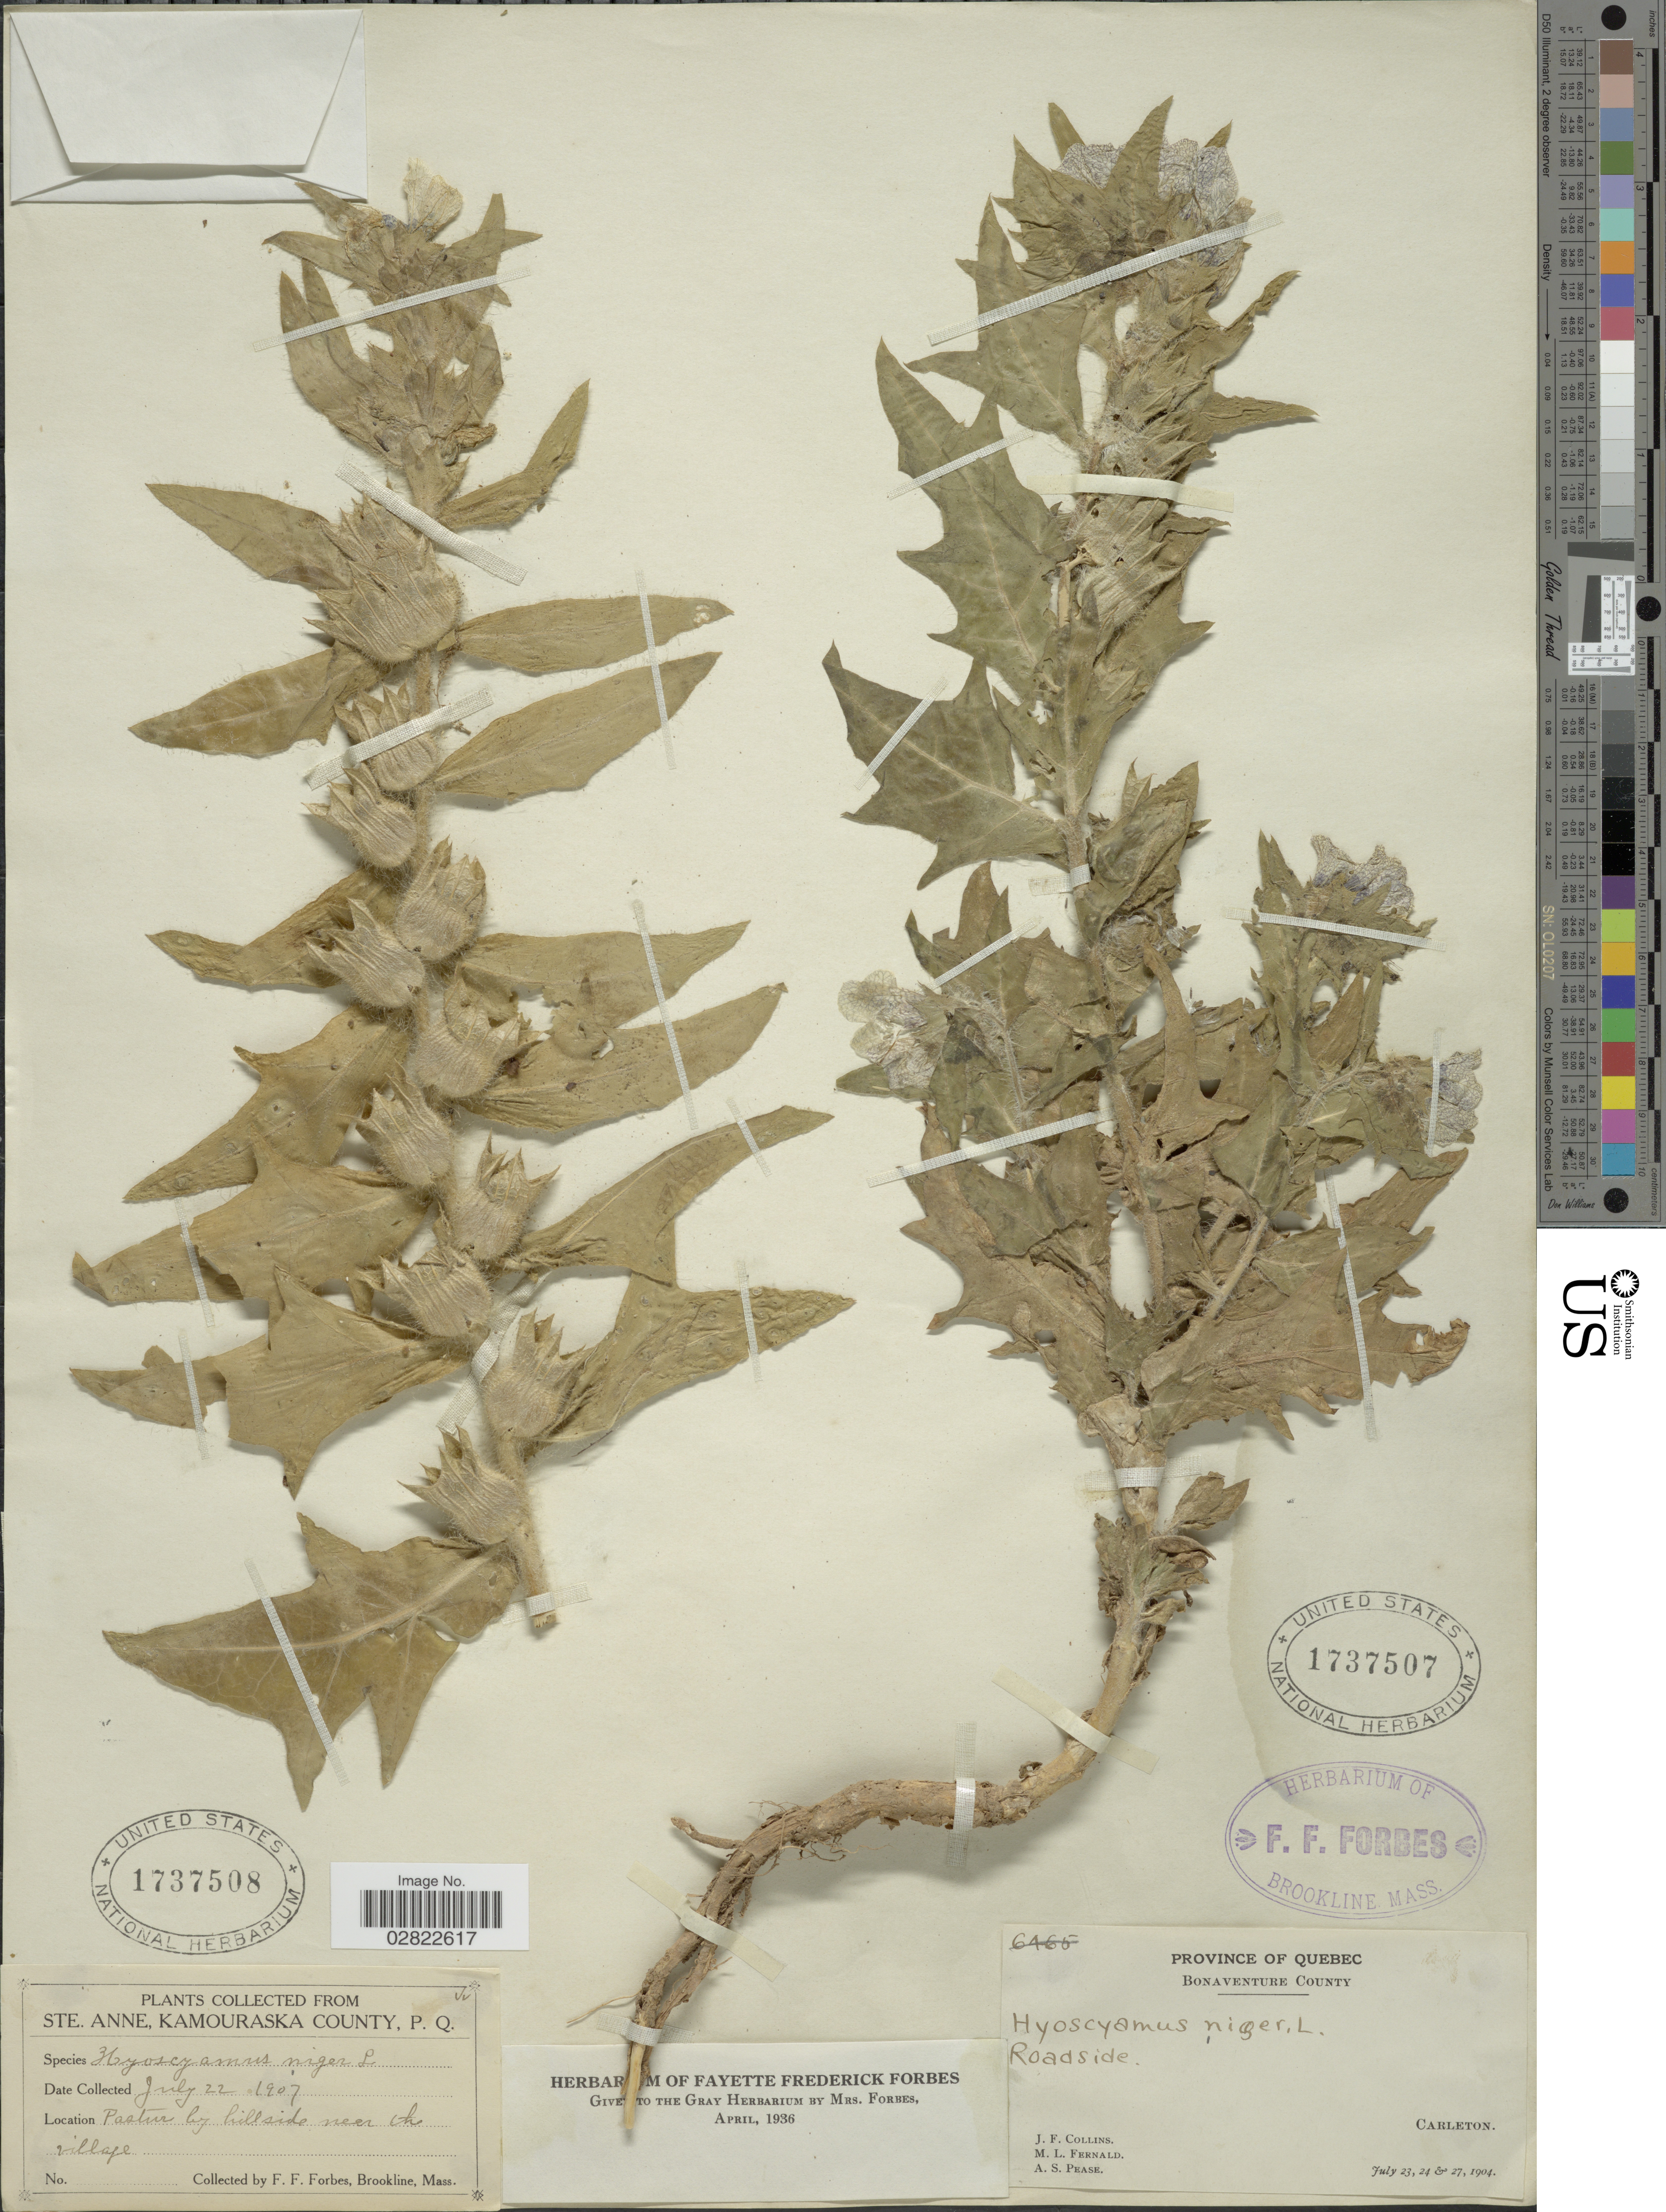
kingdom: Plantae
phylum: Tracheophyta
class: Magnoliopsida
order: Solanales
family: Solanaceae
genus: Hyoscyamus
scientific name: Hyoscyamus niger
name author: L.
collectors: F. Forbes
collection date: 1907-07-22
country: Canada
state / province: Quebec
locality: Ste. Anne, Kamouraska County, P. Q., Pasture by hillside near the village.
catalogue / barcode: US 1737508